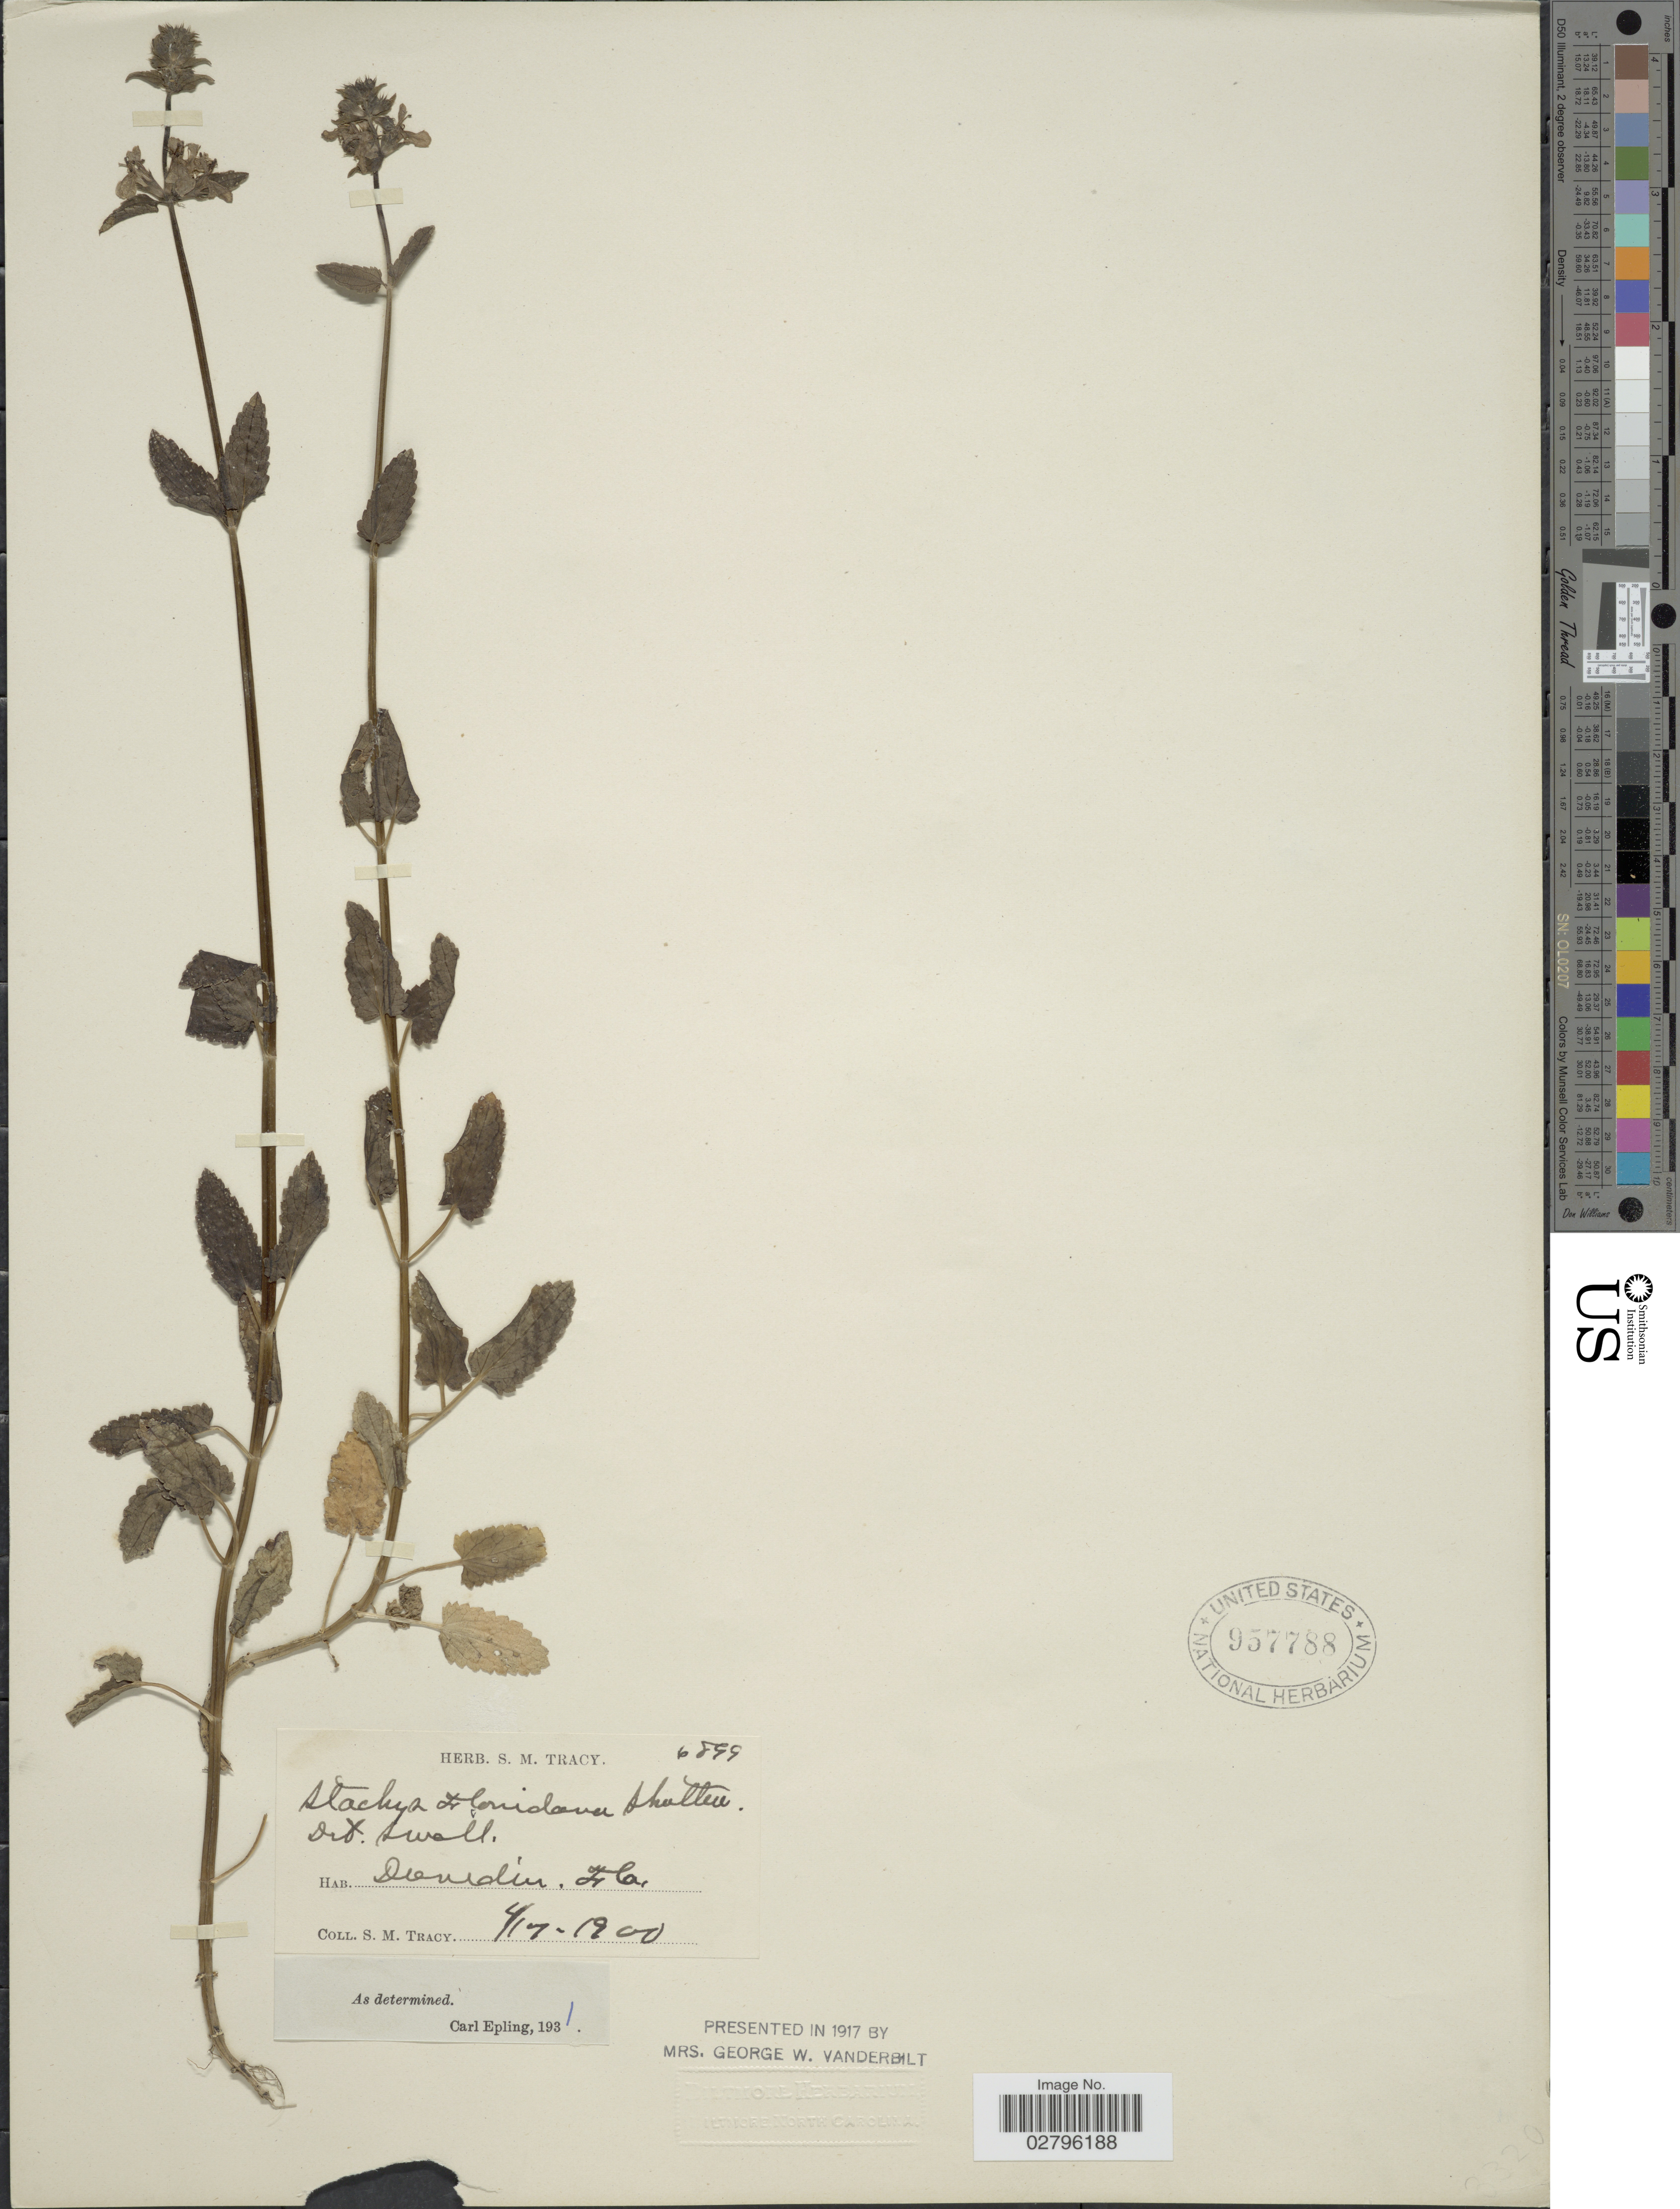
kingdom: Plantae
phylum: Tracheophyta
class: Magnoliopsida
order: Lamiales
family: Lamiaceae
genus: Stachys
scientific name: Stachys floridana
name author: Shuttlew. ex Benth.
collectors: S. M. Tracy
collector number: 6899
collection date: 1900-04-17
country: United States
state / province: Florida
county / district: Pinellas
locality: Dunedin, Fla.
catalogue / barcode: US 957788